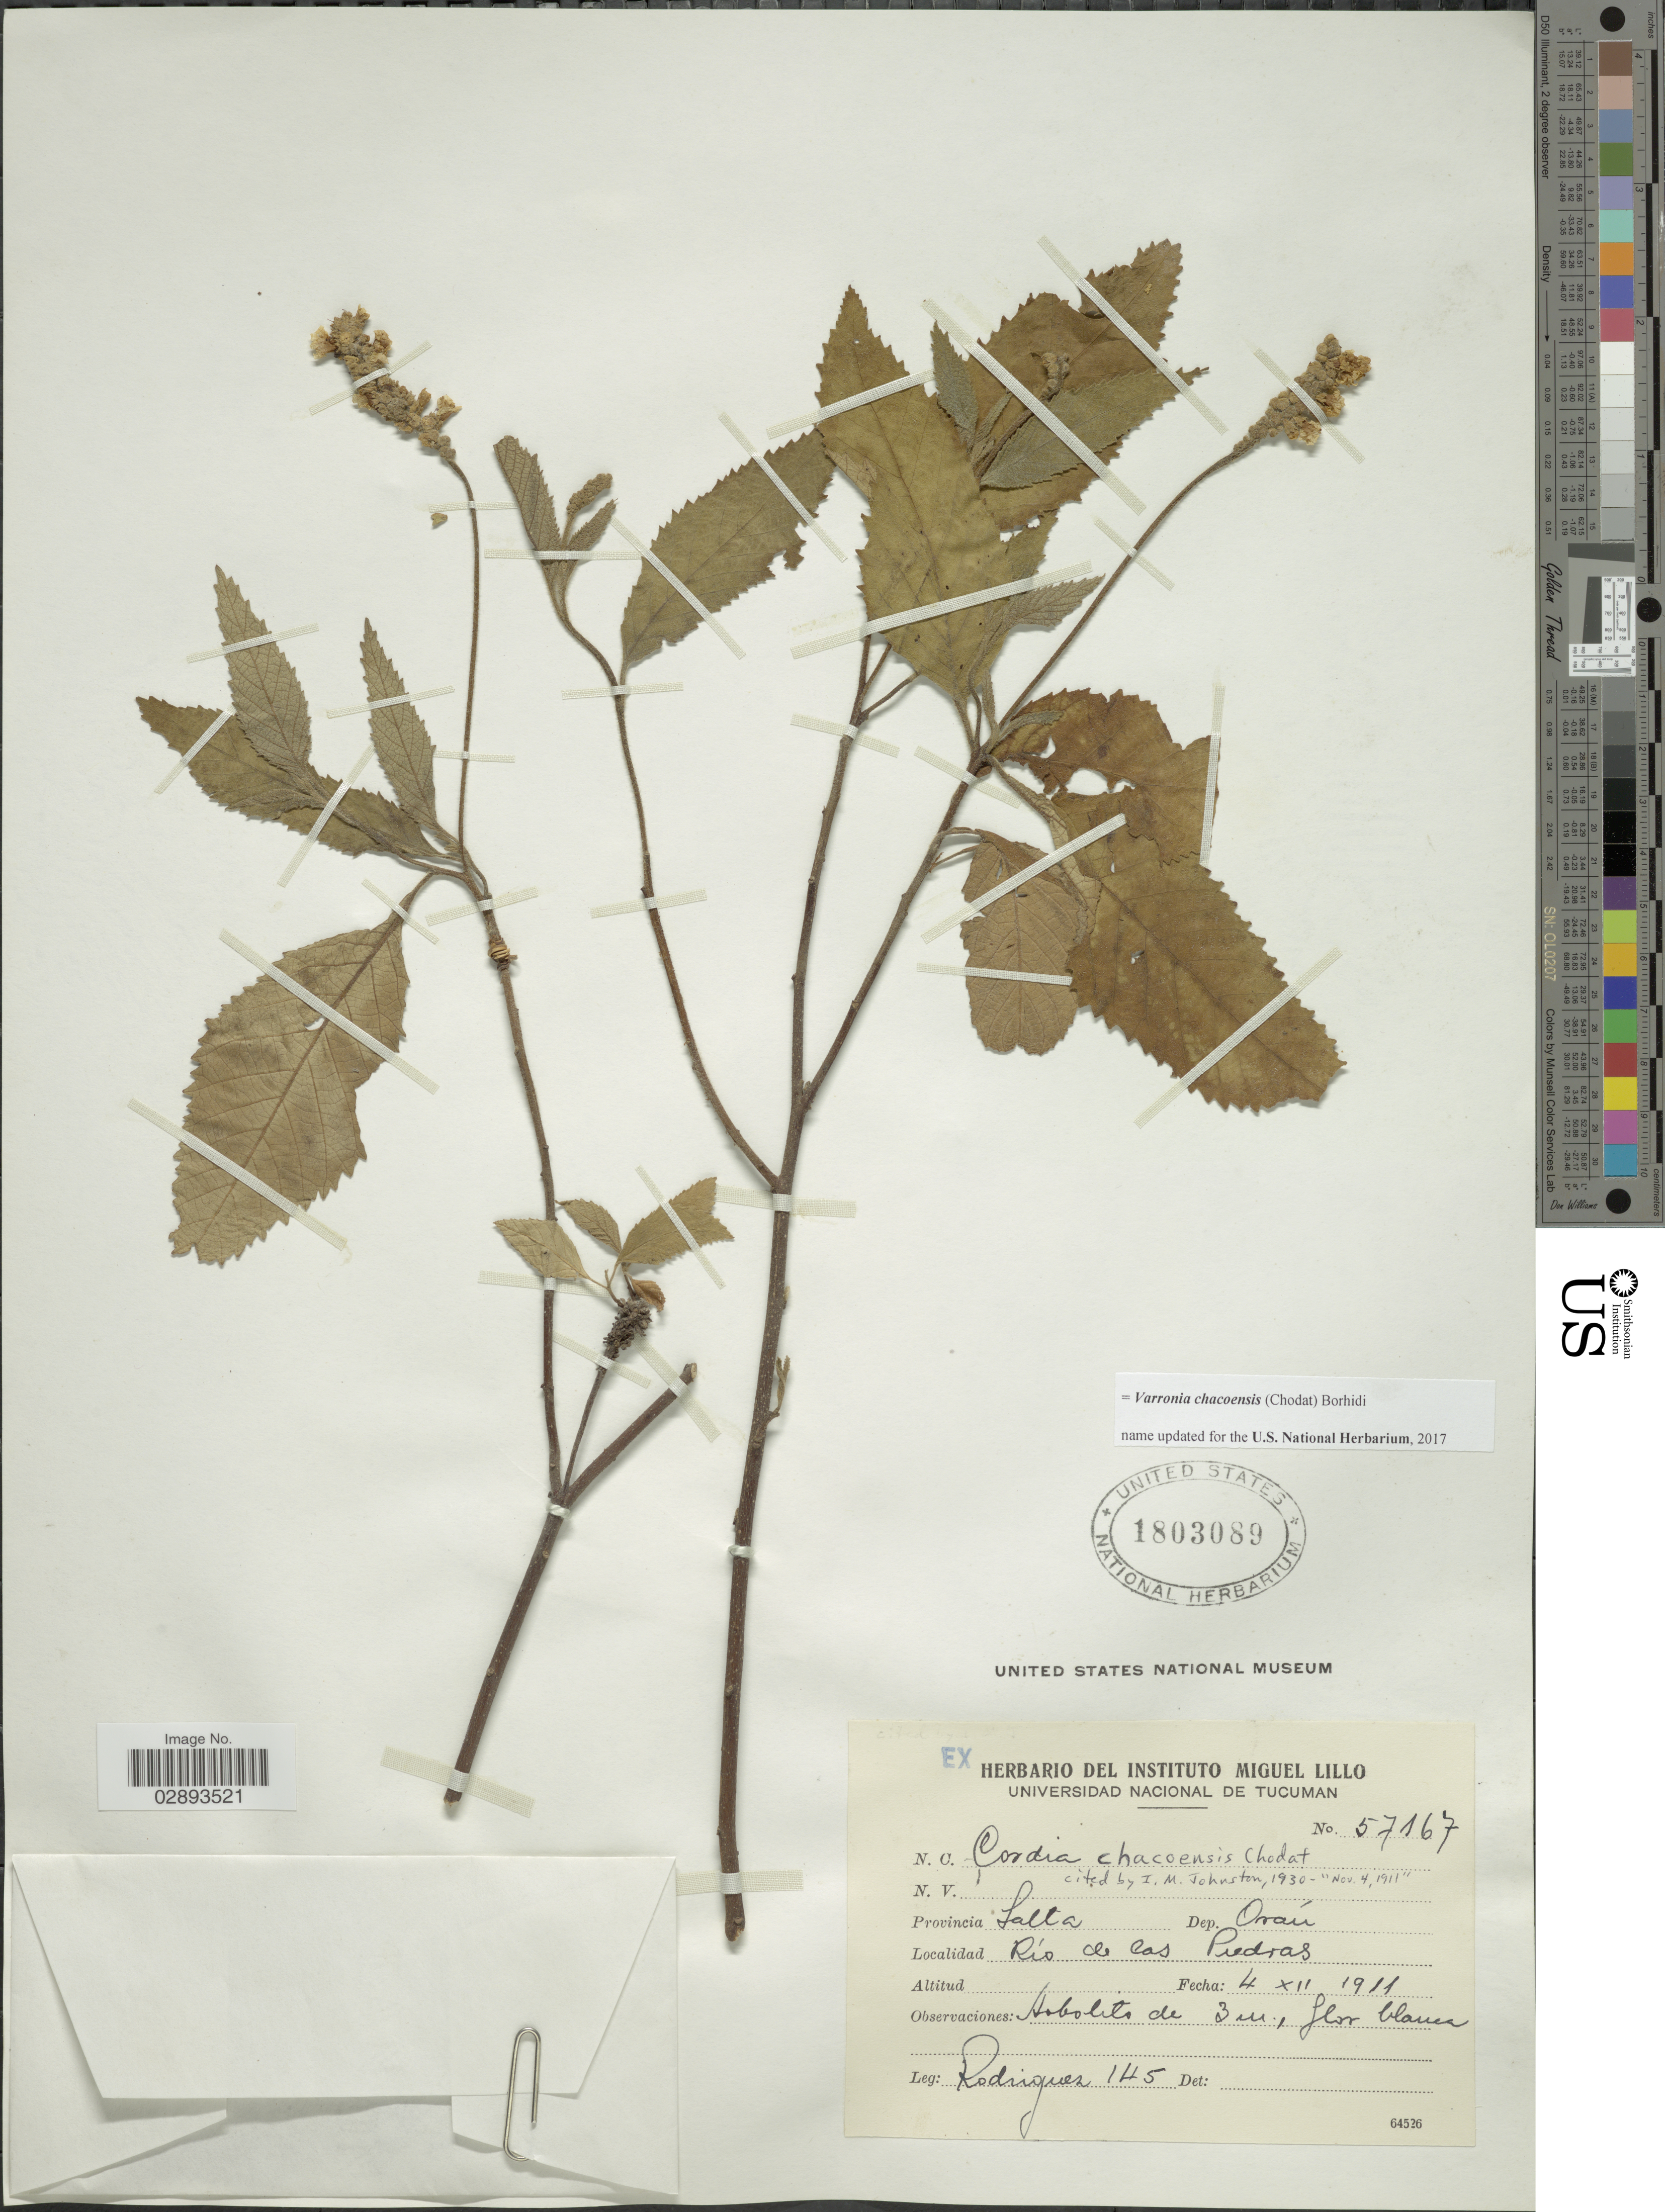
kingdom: Plantae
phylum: Tracheophyta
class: Magnoliopsida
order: Boraginales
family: Cordiaceae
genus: Varronia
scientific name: Varronia chacoensis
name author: (Chodat) Borhidi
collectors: Rodriguez, --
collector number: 145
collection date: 1911-12-04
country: Argentina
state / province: Salta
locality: Provincia Salta, Dep. Orán, Río de las Piedras.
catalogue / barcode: US 1803089